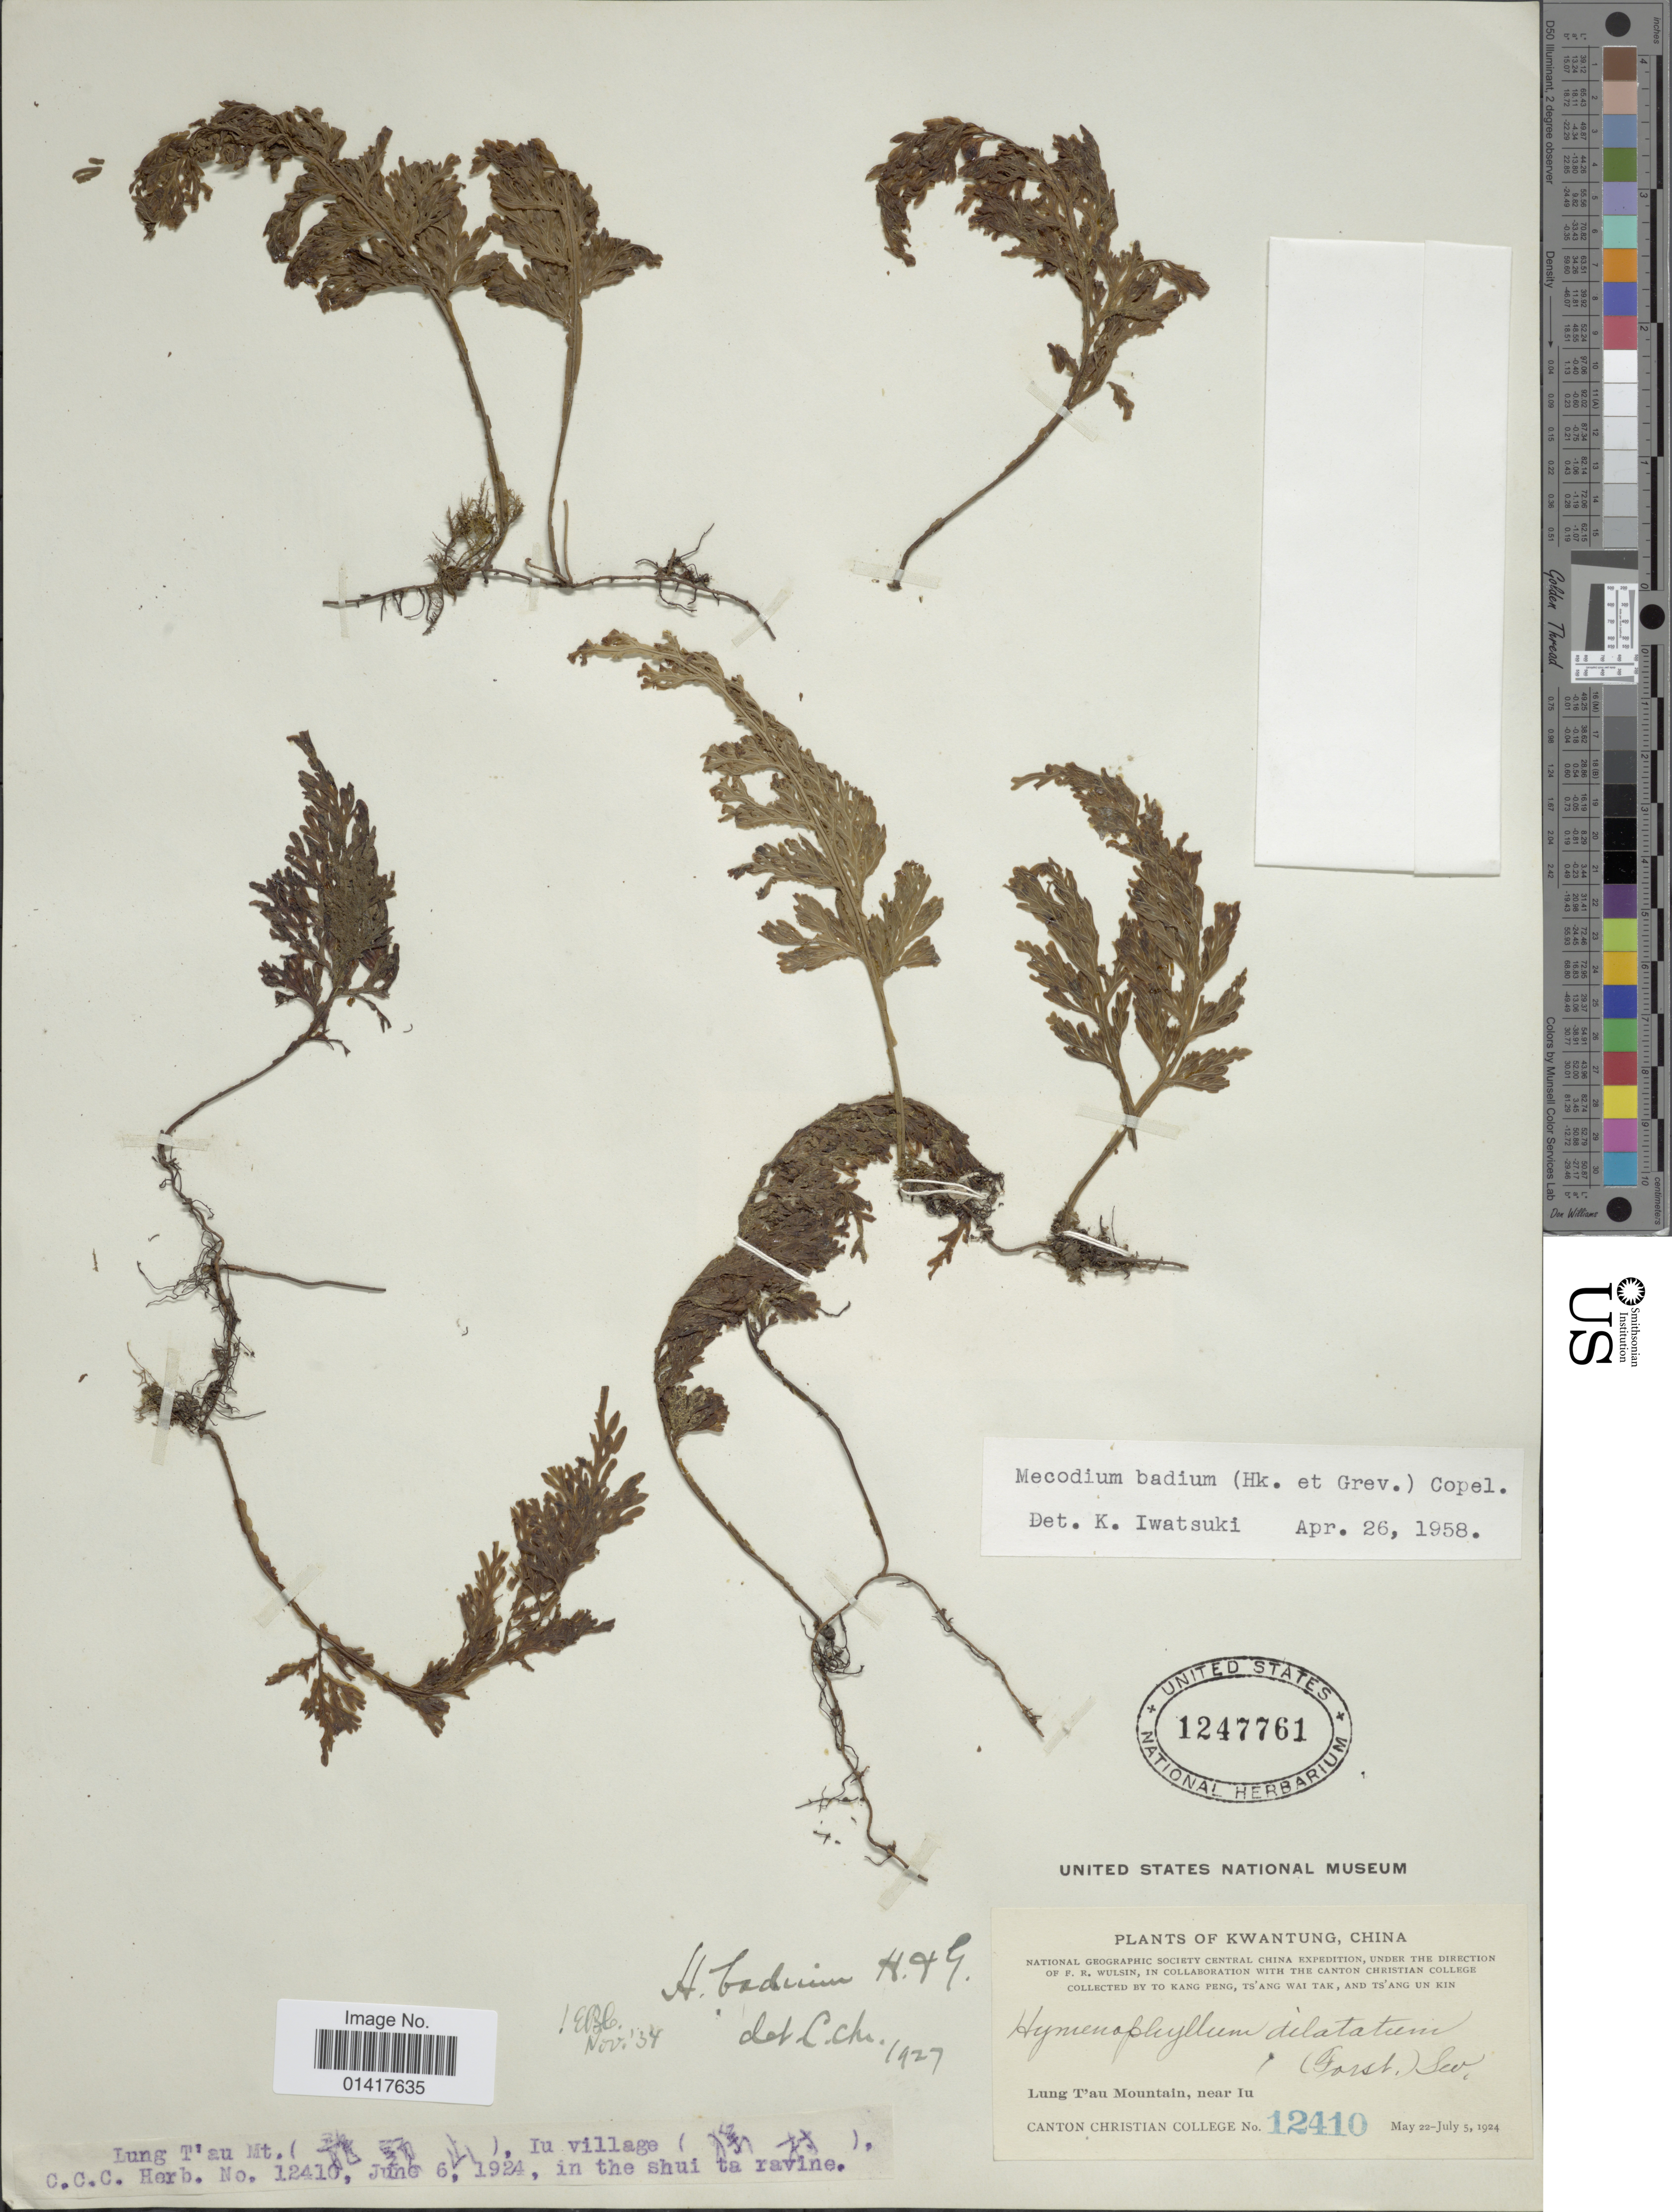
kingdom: Plantae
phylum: Tracheophyta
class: Polypodiopsida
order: Hymenophyllales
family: Hymenophyllaceae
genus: Hymenophyllum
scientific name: Hymenophyllum badium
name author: Hook. & Grev.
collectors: K. Peng, W. T. Tsang & U. K. Tsang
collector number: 12410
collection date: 1924-05-22/1924-07-05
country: China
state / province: Guangdong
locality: Kwangtung. Lung R'au Mountain, near Iu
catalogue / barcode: US 1247761